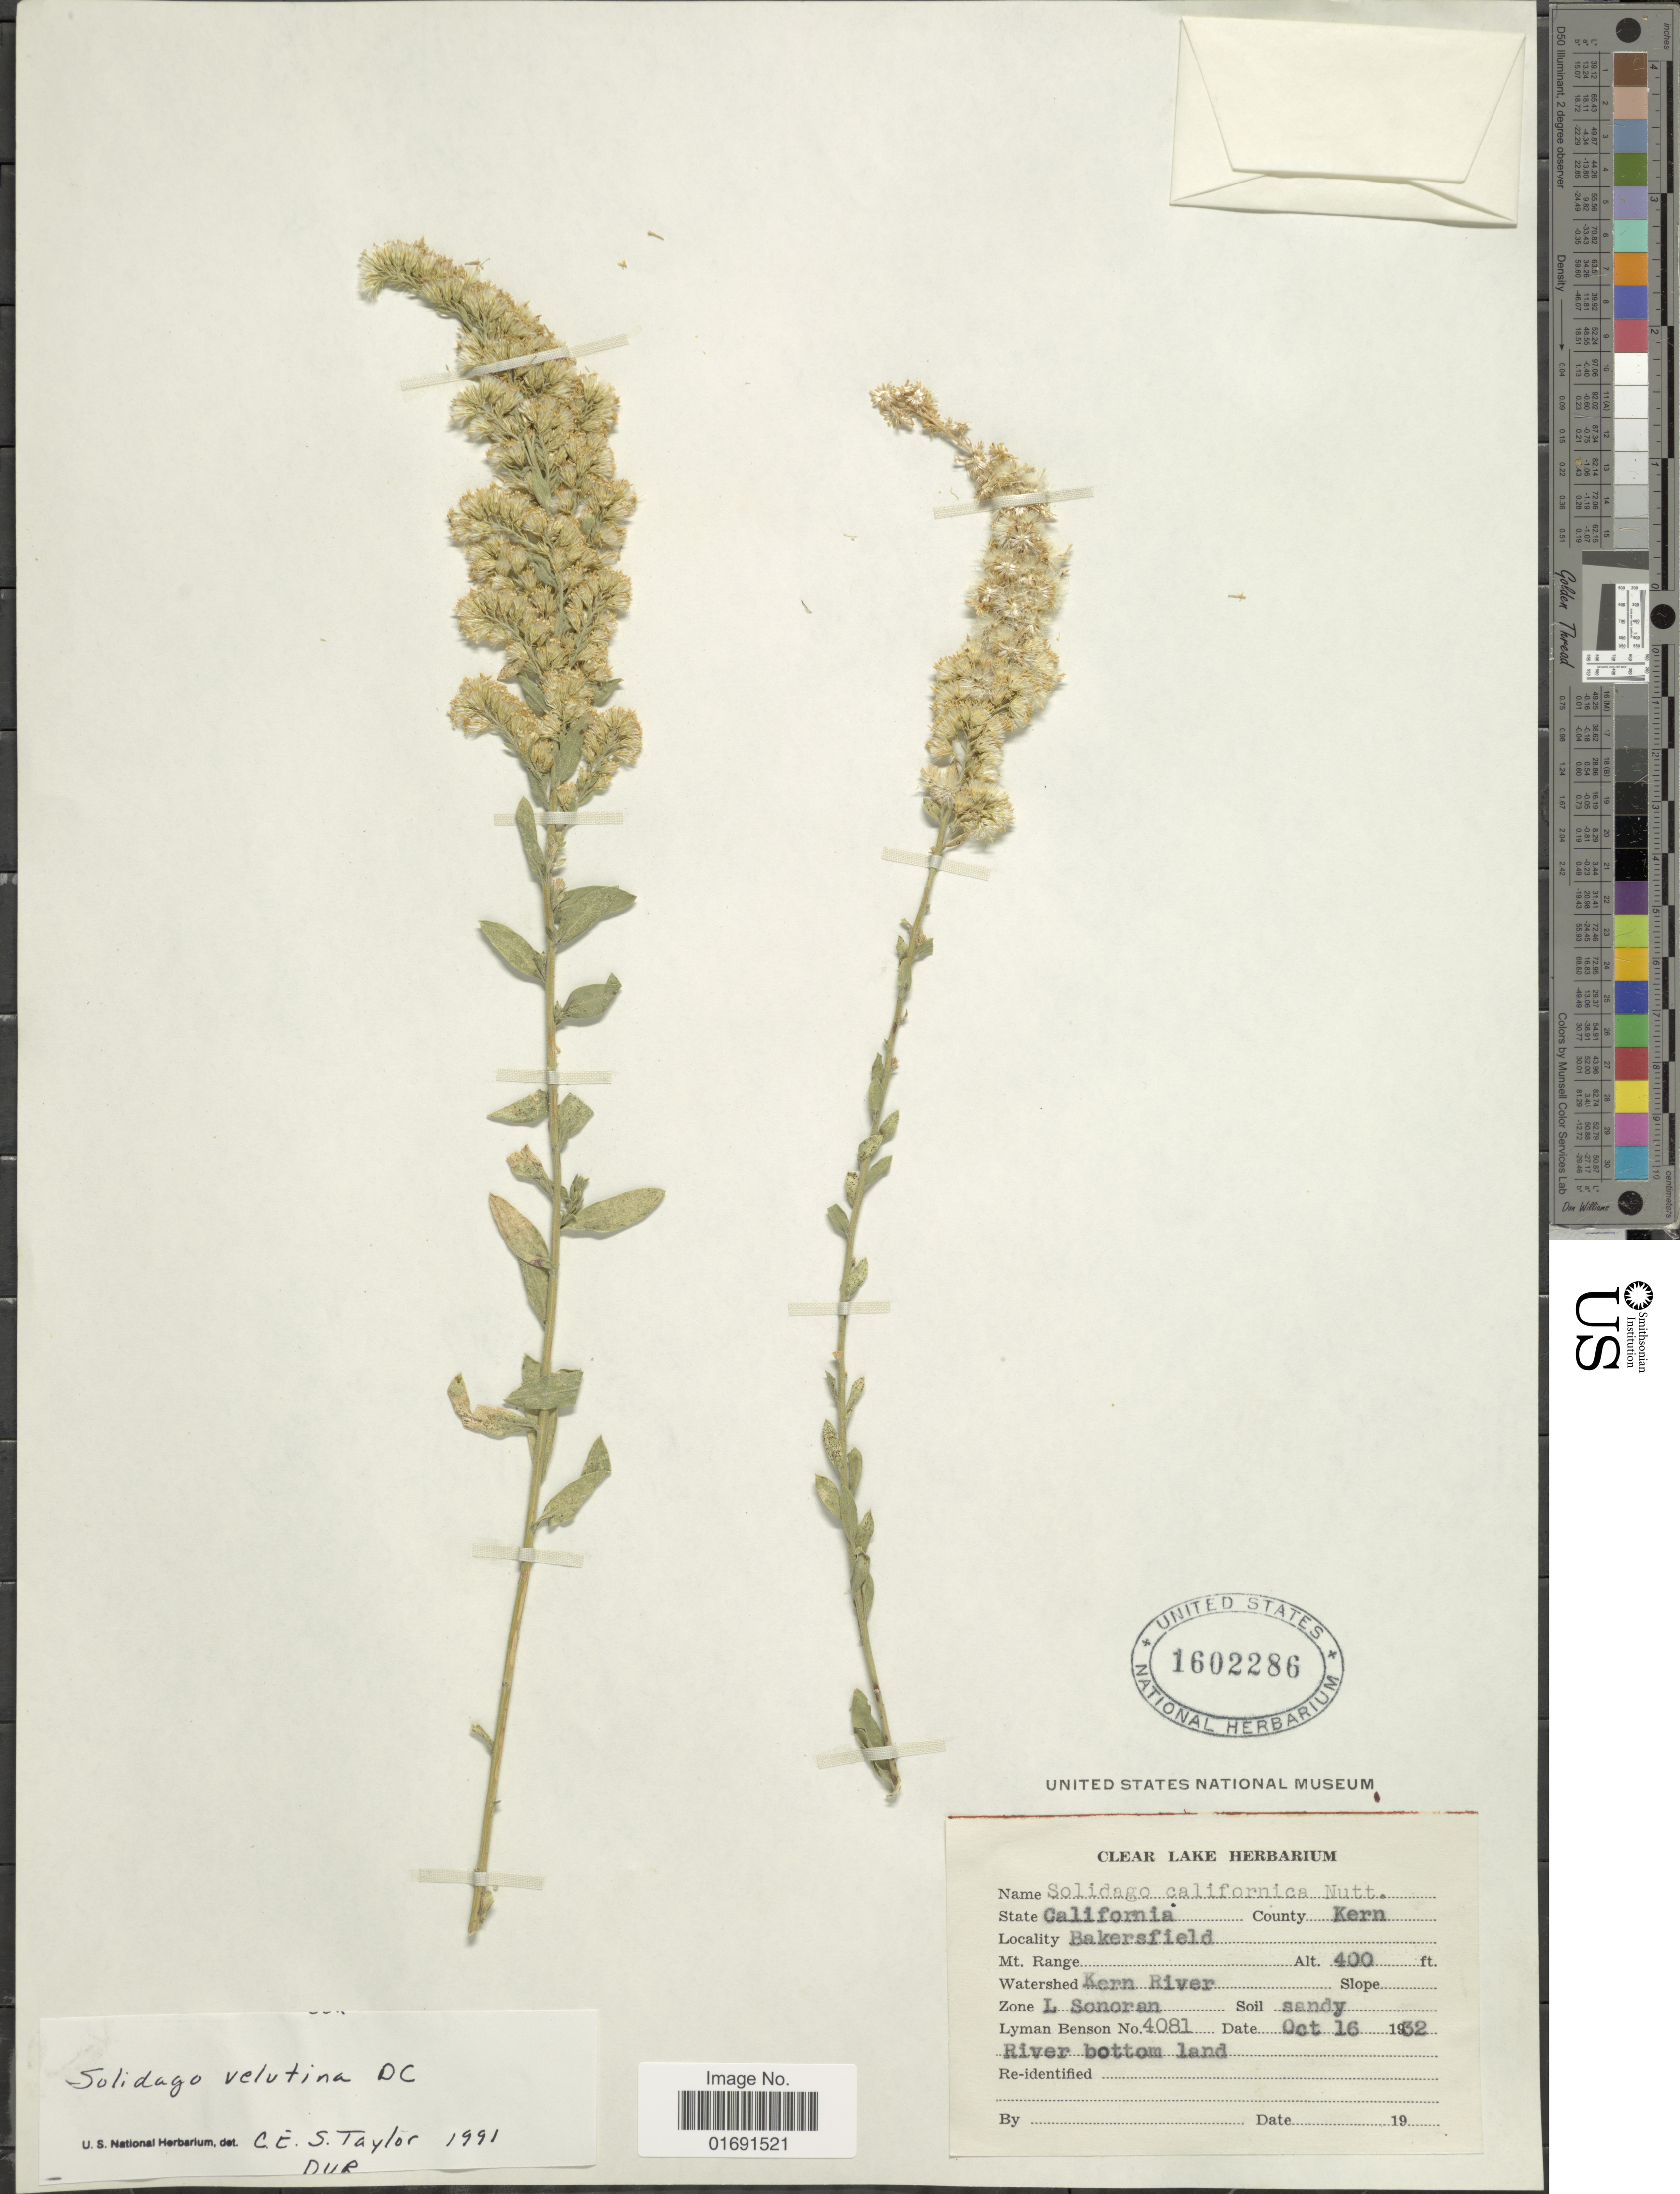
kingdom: Plantae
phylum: Tracheophyta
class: Magnoliopsida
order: Asterales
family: Asteraceae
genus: Solidago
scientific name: Solidago velutina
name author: DC.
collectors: L. D. Benson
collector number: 4081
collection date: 1932-10-16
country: United States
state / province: California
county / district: Kern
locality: County Kern, Bakersfield, Kern River, L. Sonoran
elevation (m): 122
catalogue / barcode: US 1602286